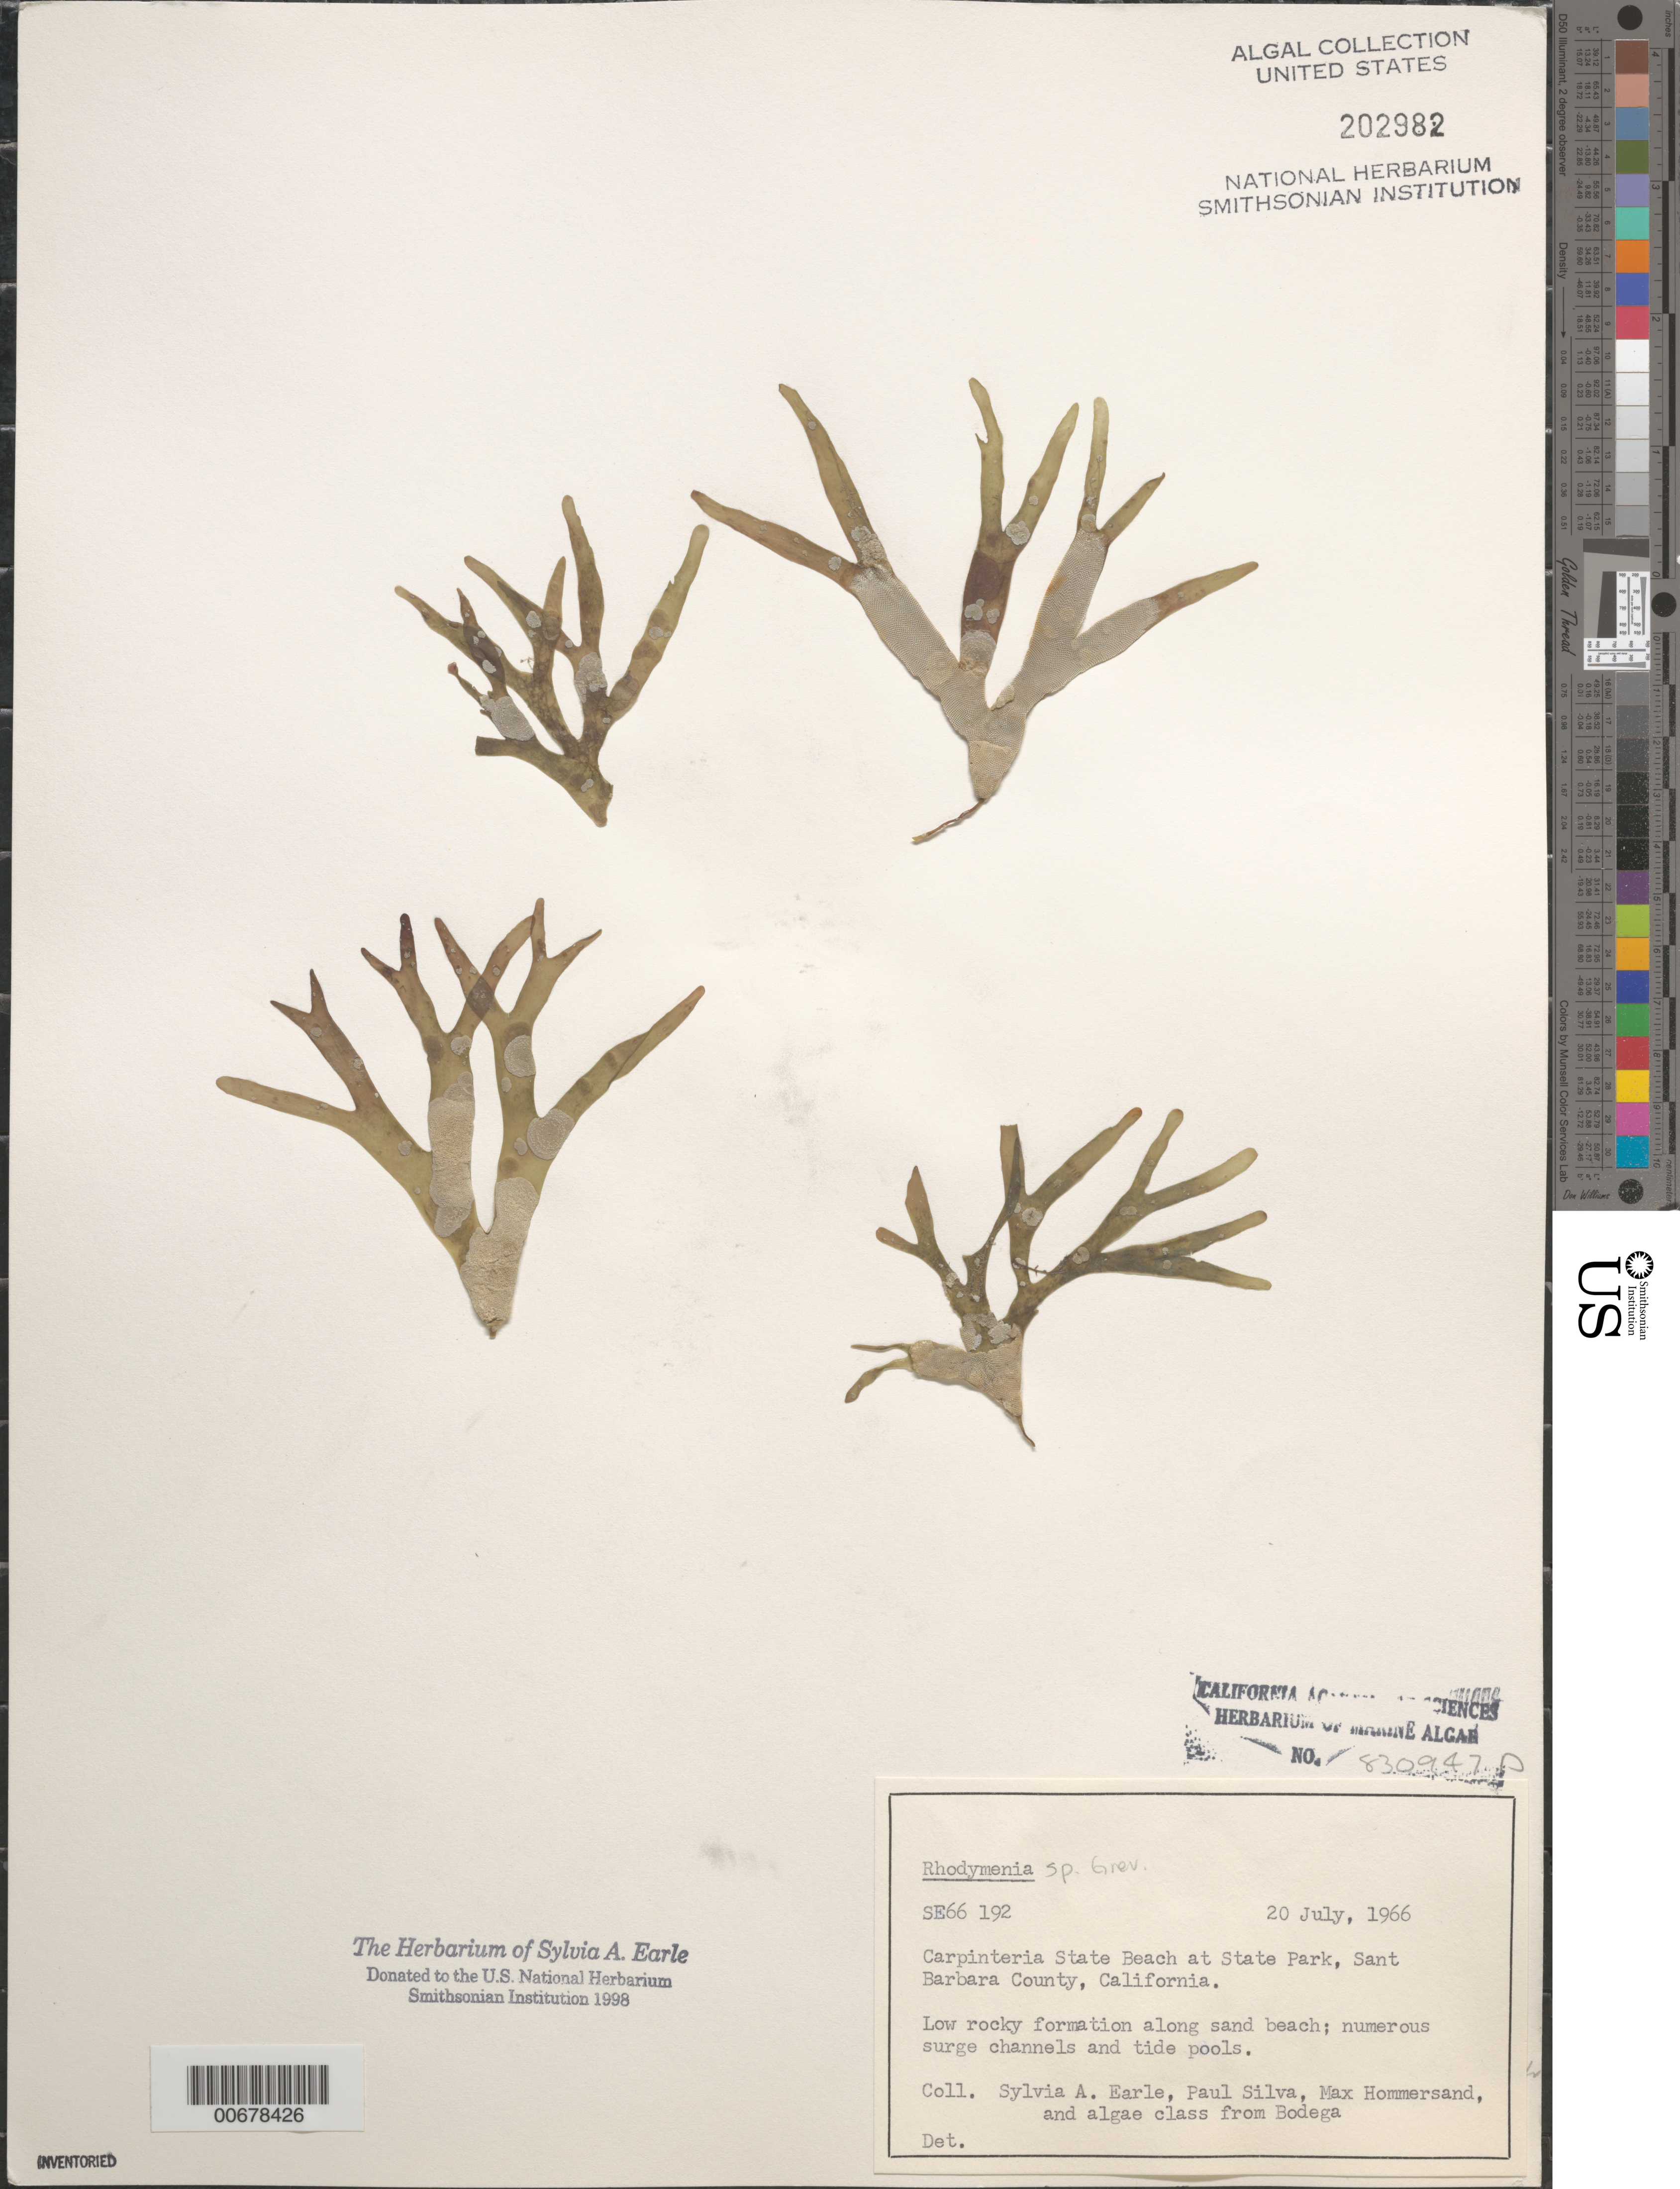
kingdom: Plantae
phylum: Rhodophyta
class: Florideophyceae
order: Rhodymeniales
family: Rhodymeniaceae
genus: Rhodymenia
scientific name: Rhodymenia sp.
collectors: S. A. Earle, P. C. Silva, M. H. Hommersand & Bodega Algae Class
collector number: SE 66192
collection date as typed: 20 Jul 1966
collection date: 1966-07-20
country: United States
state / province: California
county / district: Santa Barbara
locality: Carpinteria State Beach, State Park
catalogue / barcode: US 202982